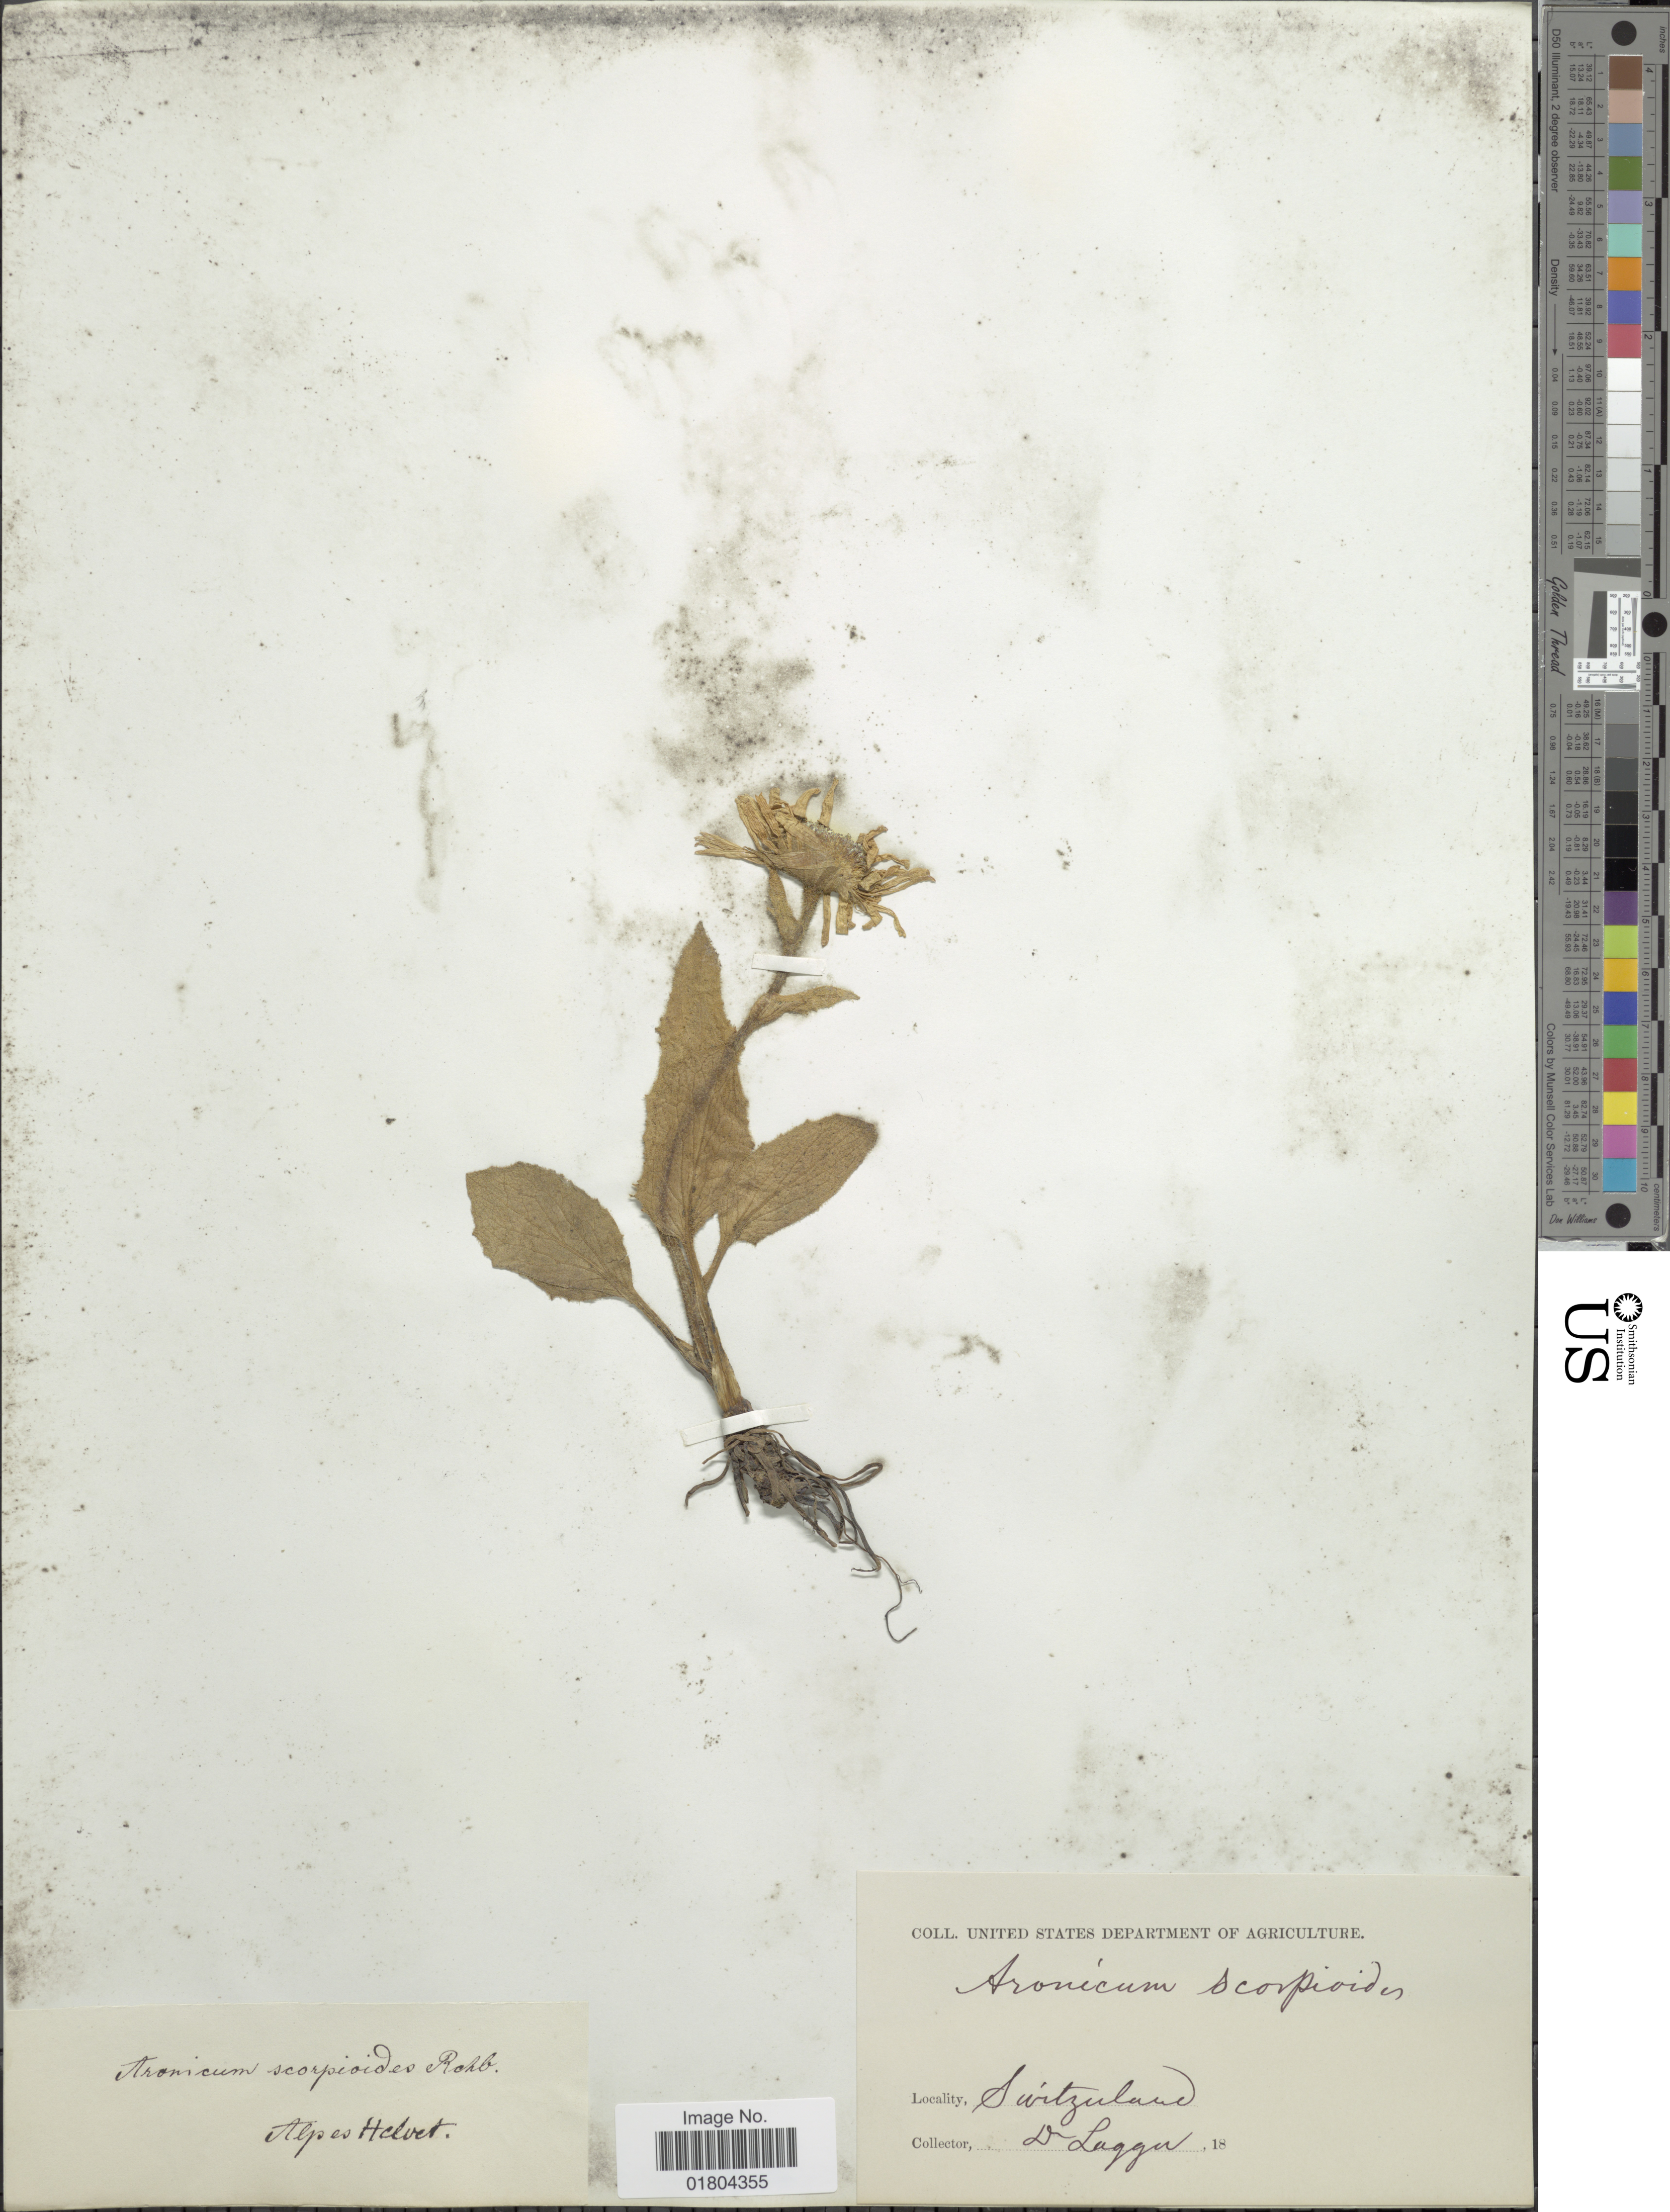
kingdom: Plantae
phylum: Tracheophyta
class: Magnoliopsida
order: Asterales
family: Asteraceae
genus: Arnica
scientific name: Arnica scorpioides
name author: L.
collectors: F. J. Lagger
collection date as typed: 18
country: Switzerland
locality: Alpes Helvet